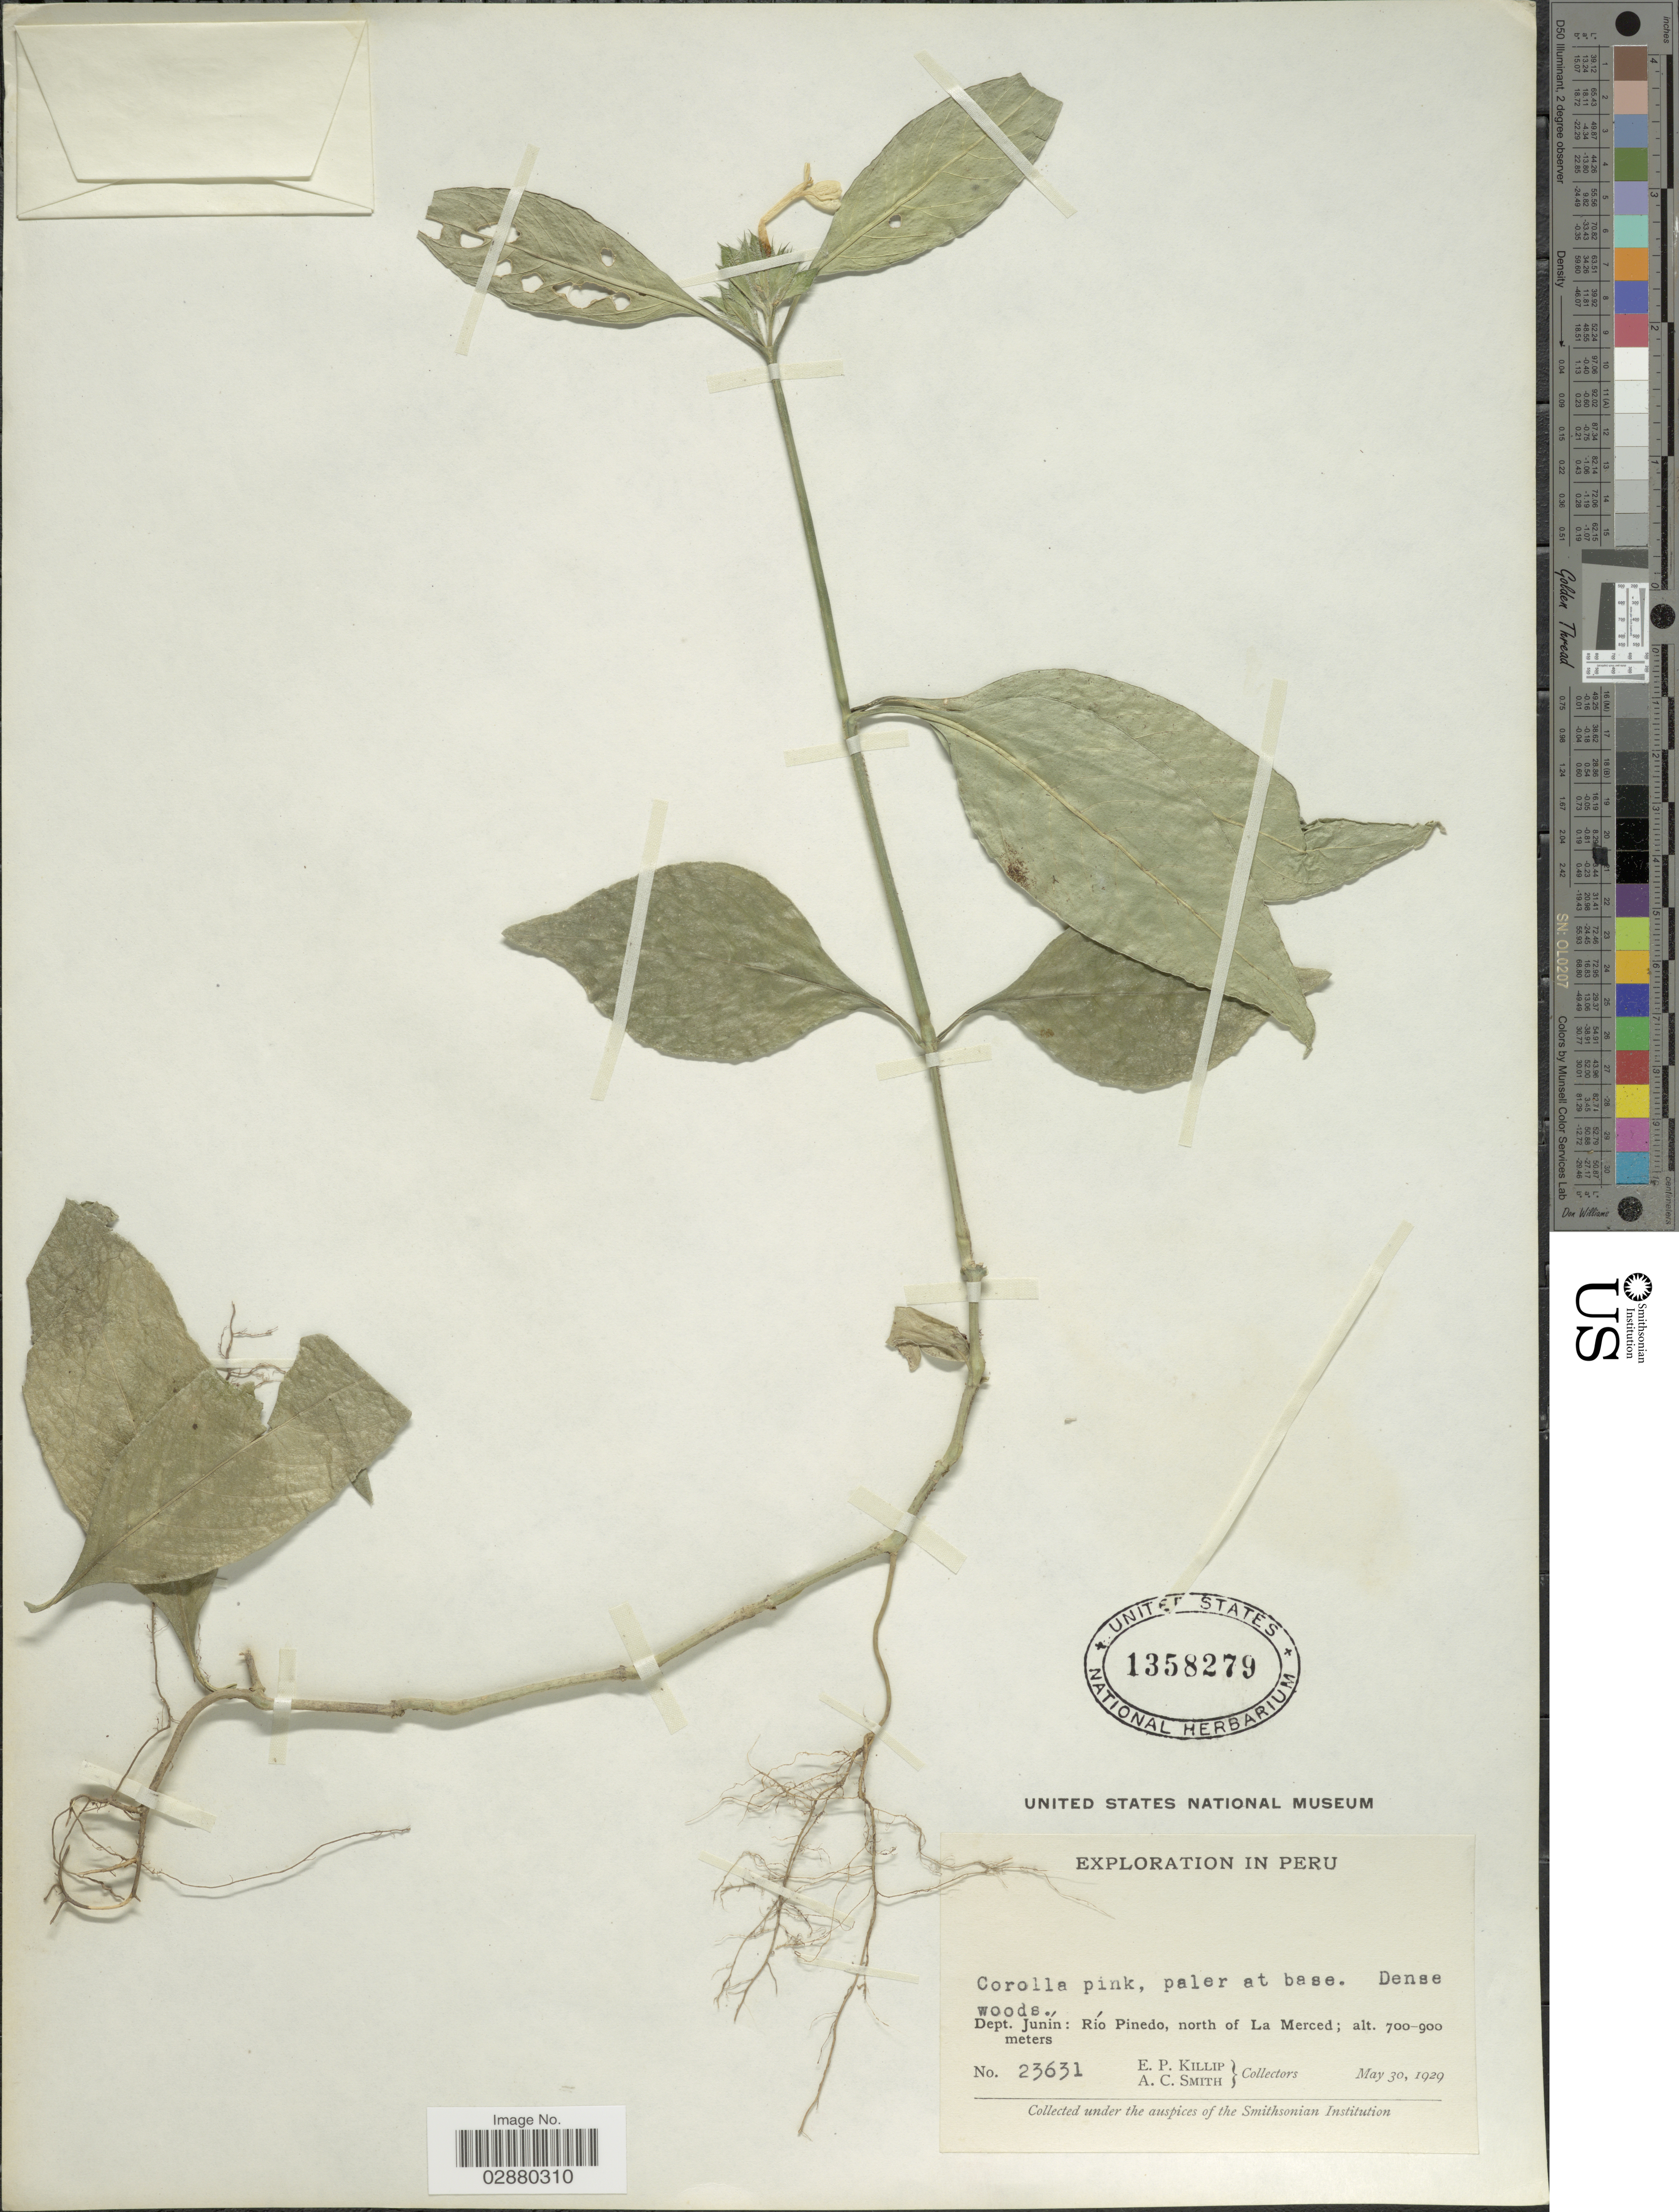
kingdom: Plantae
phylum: Tracheophyta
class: Magnoliopsida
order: Lamiales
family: Acanthaceae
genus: Justicia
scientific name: Justicia radicans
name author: Vahl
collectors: E. P. Killip & A. C. Smith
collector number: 23631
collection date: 1929-05-30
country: Peru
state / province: Junín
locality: Dept. Junín: Río Pinedo, north of La Merced.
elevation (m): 700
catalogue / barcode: US 1358279